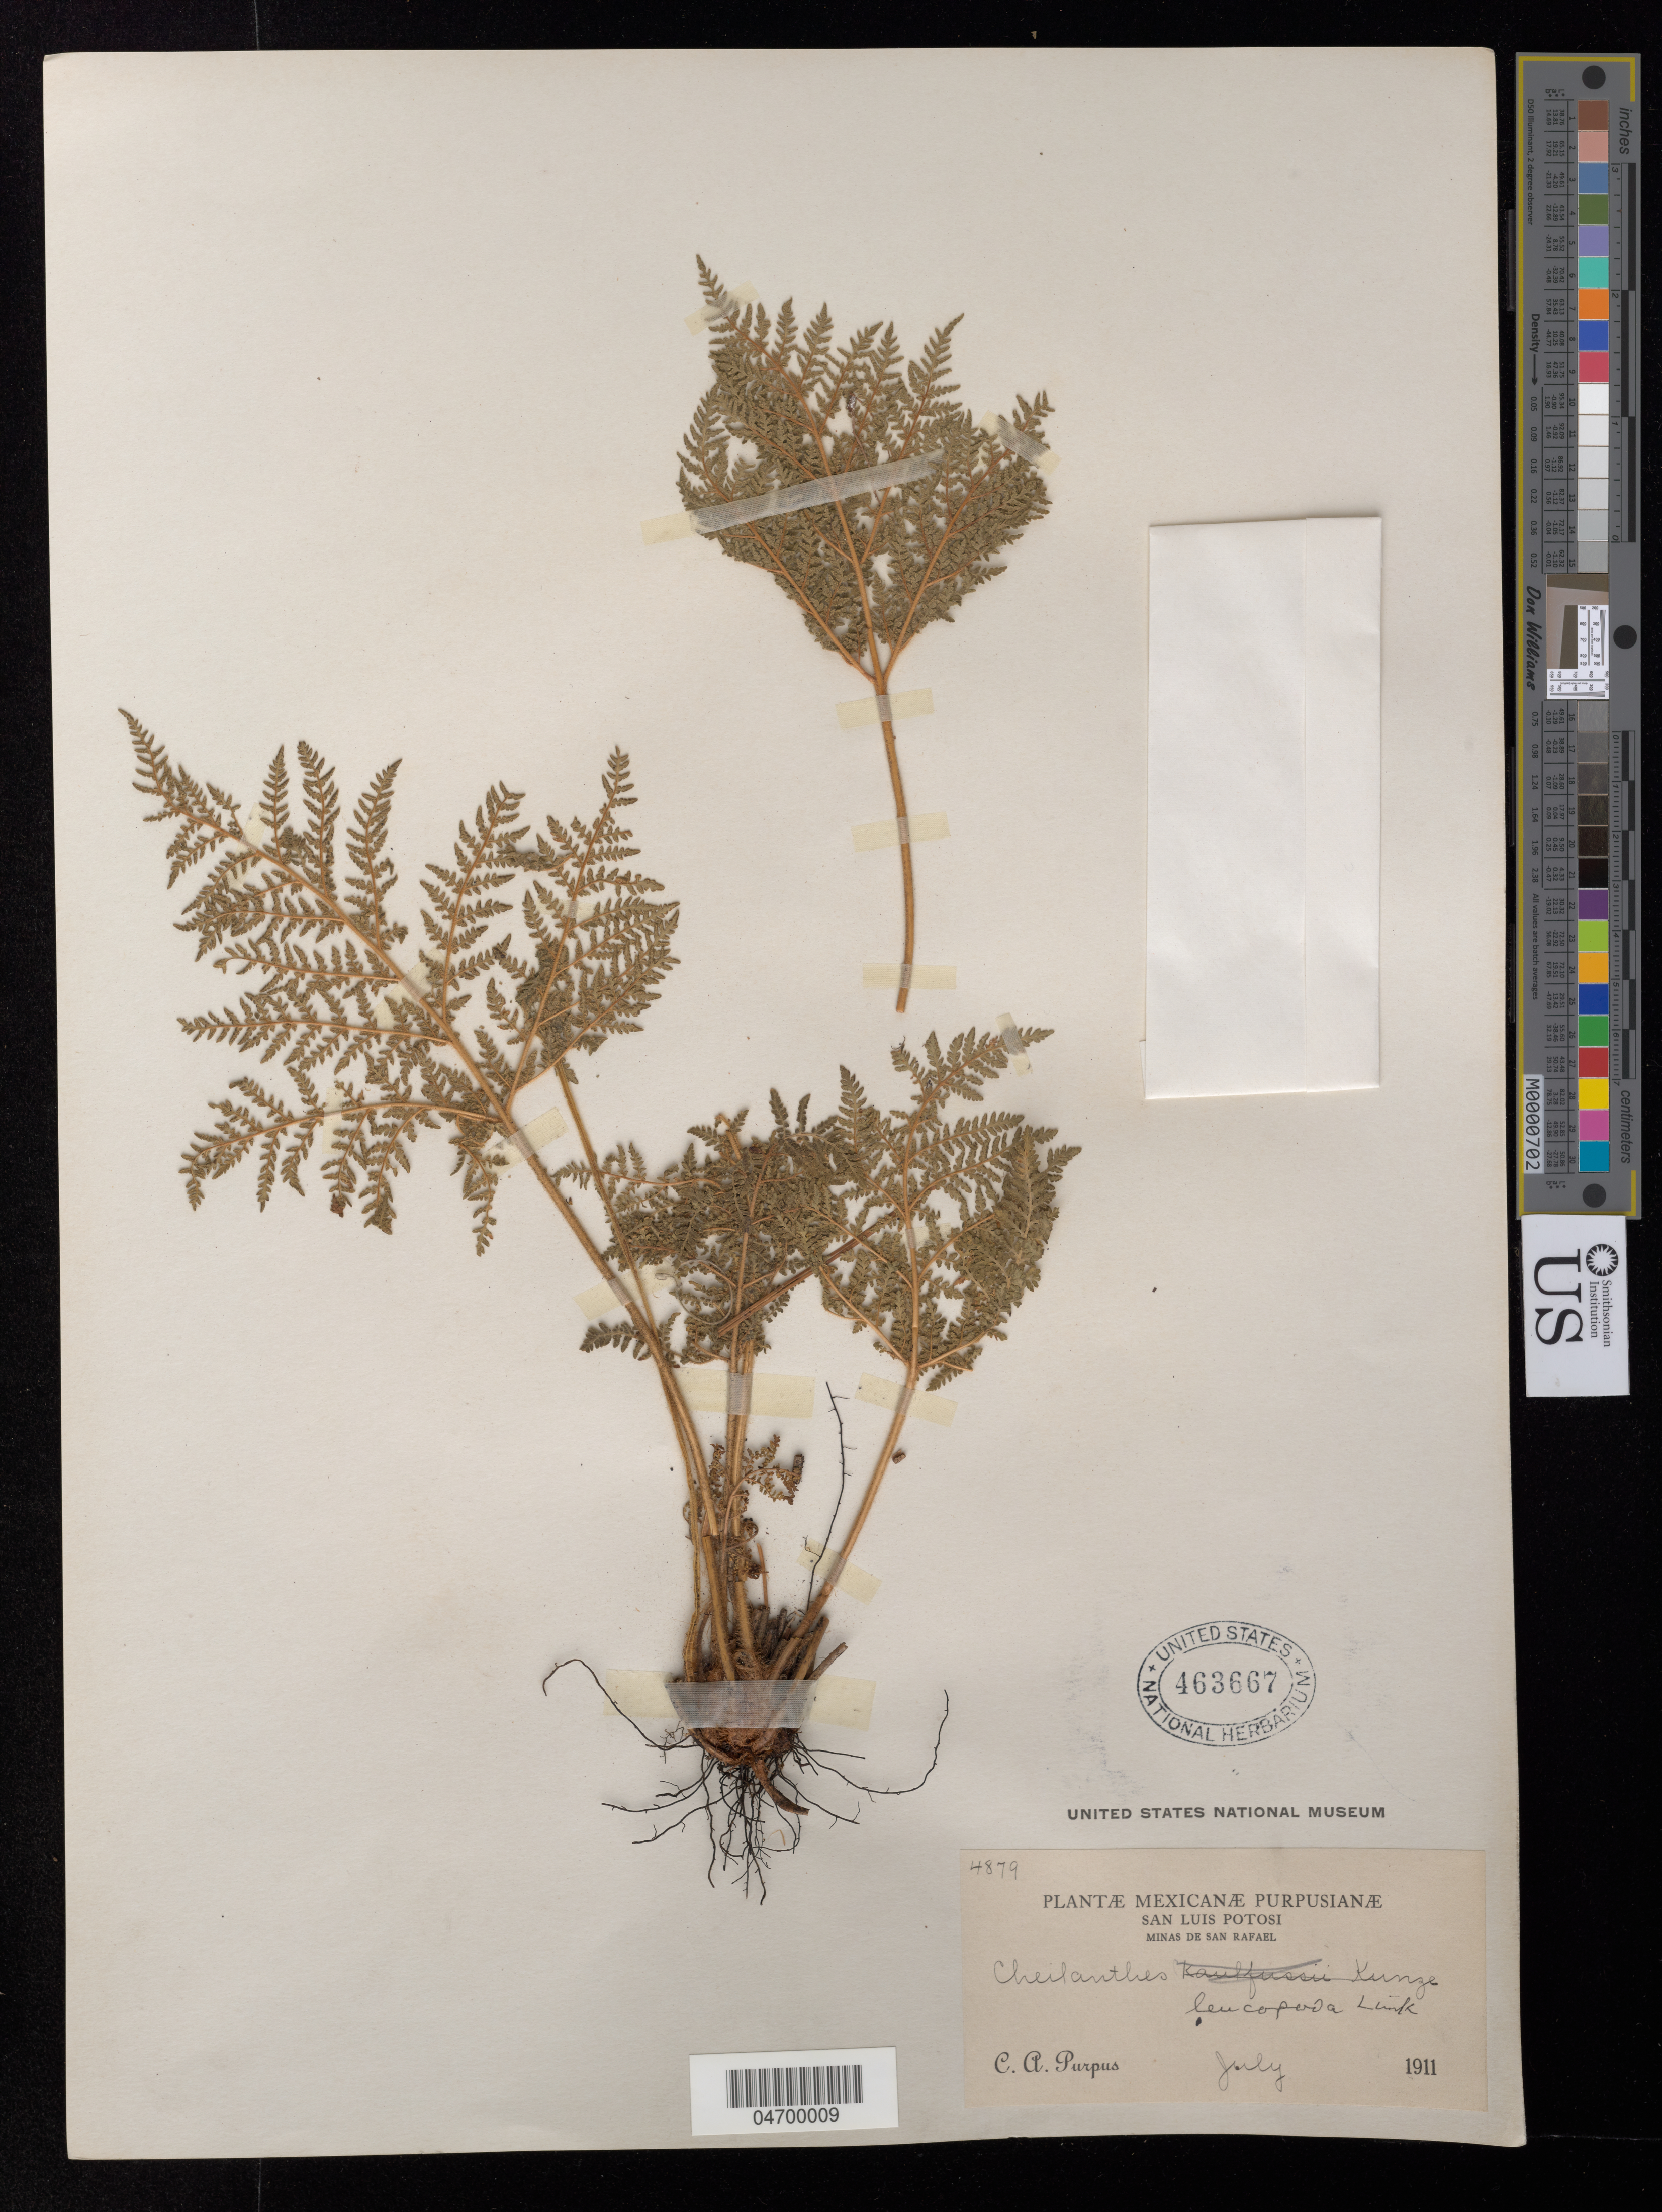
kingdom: Plantae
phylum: Tracheophyta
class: Polypodiopsida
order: Polypodiales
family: Pteridaceae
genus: Cheilanthes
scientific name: Cheilanthes leucopoda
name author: Link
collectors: C. A. Purpus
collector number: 4879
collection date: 1911-07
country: Mexico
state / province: San Luis Potosí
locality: Minas de San Rafael.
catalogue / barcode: US 463667